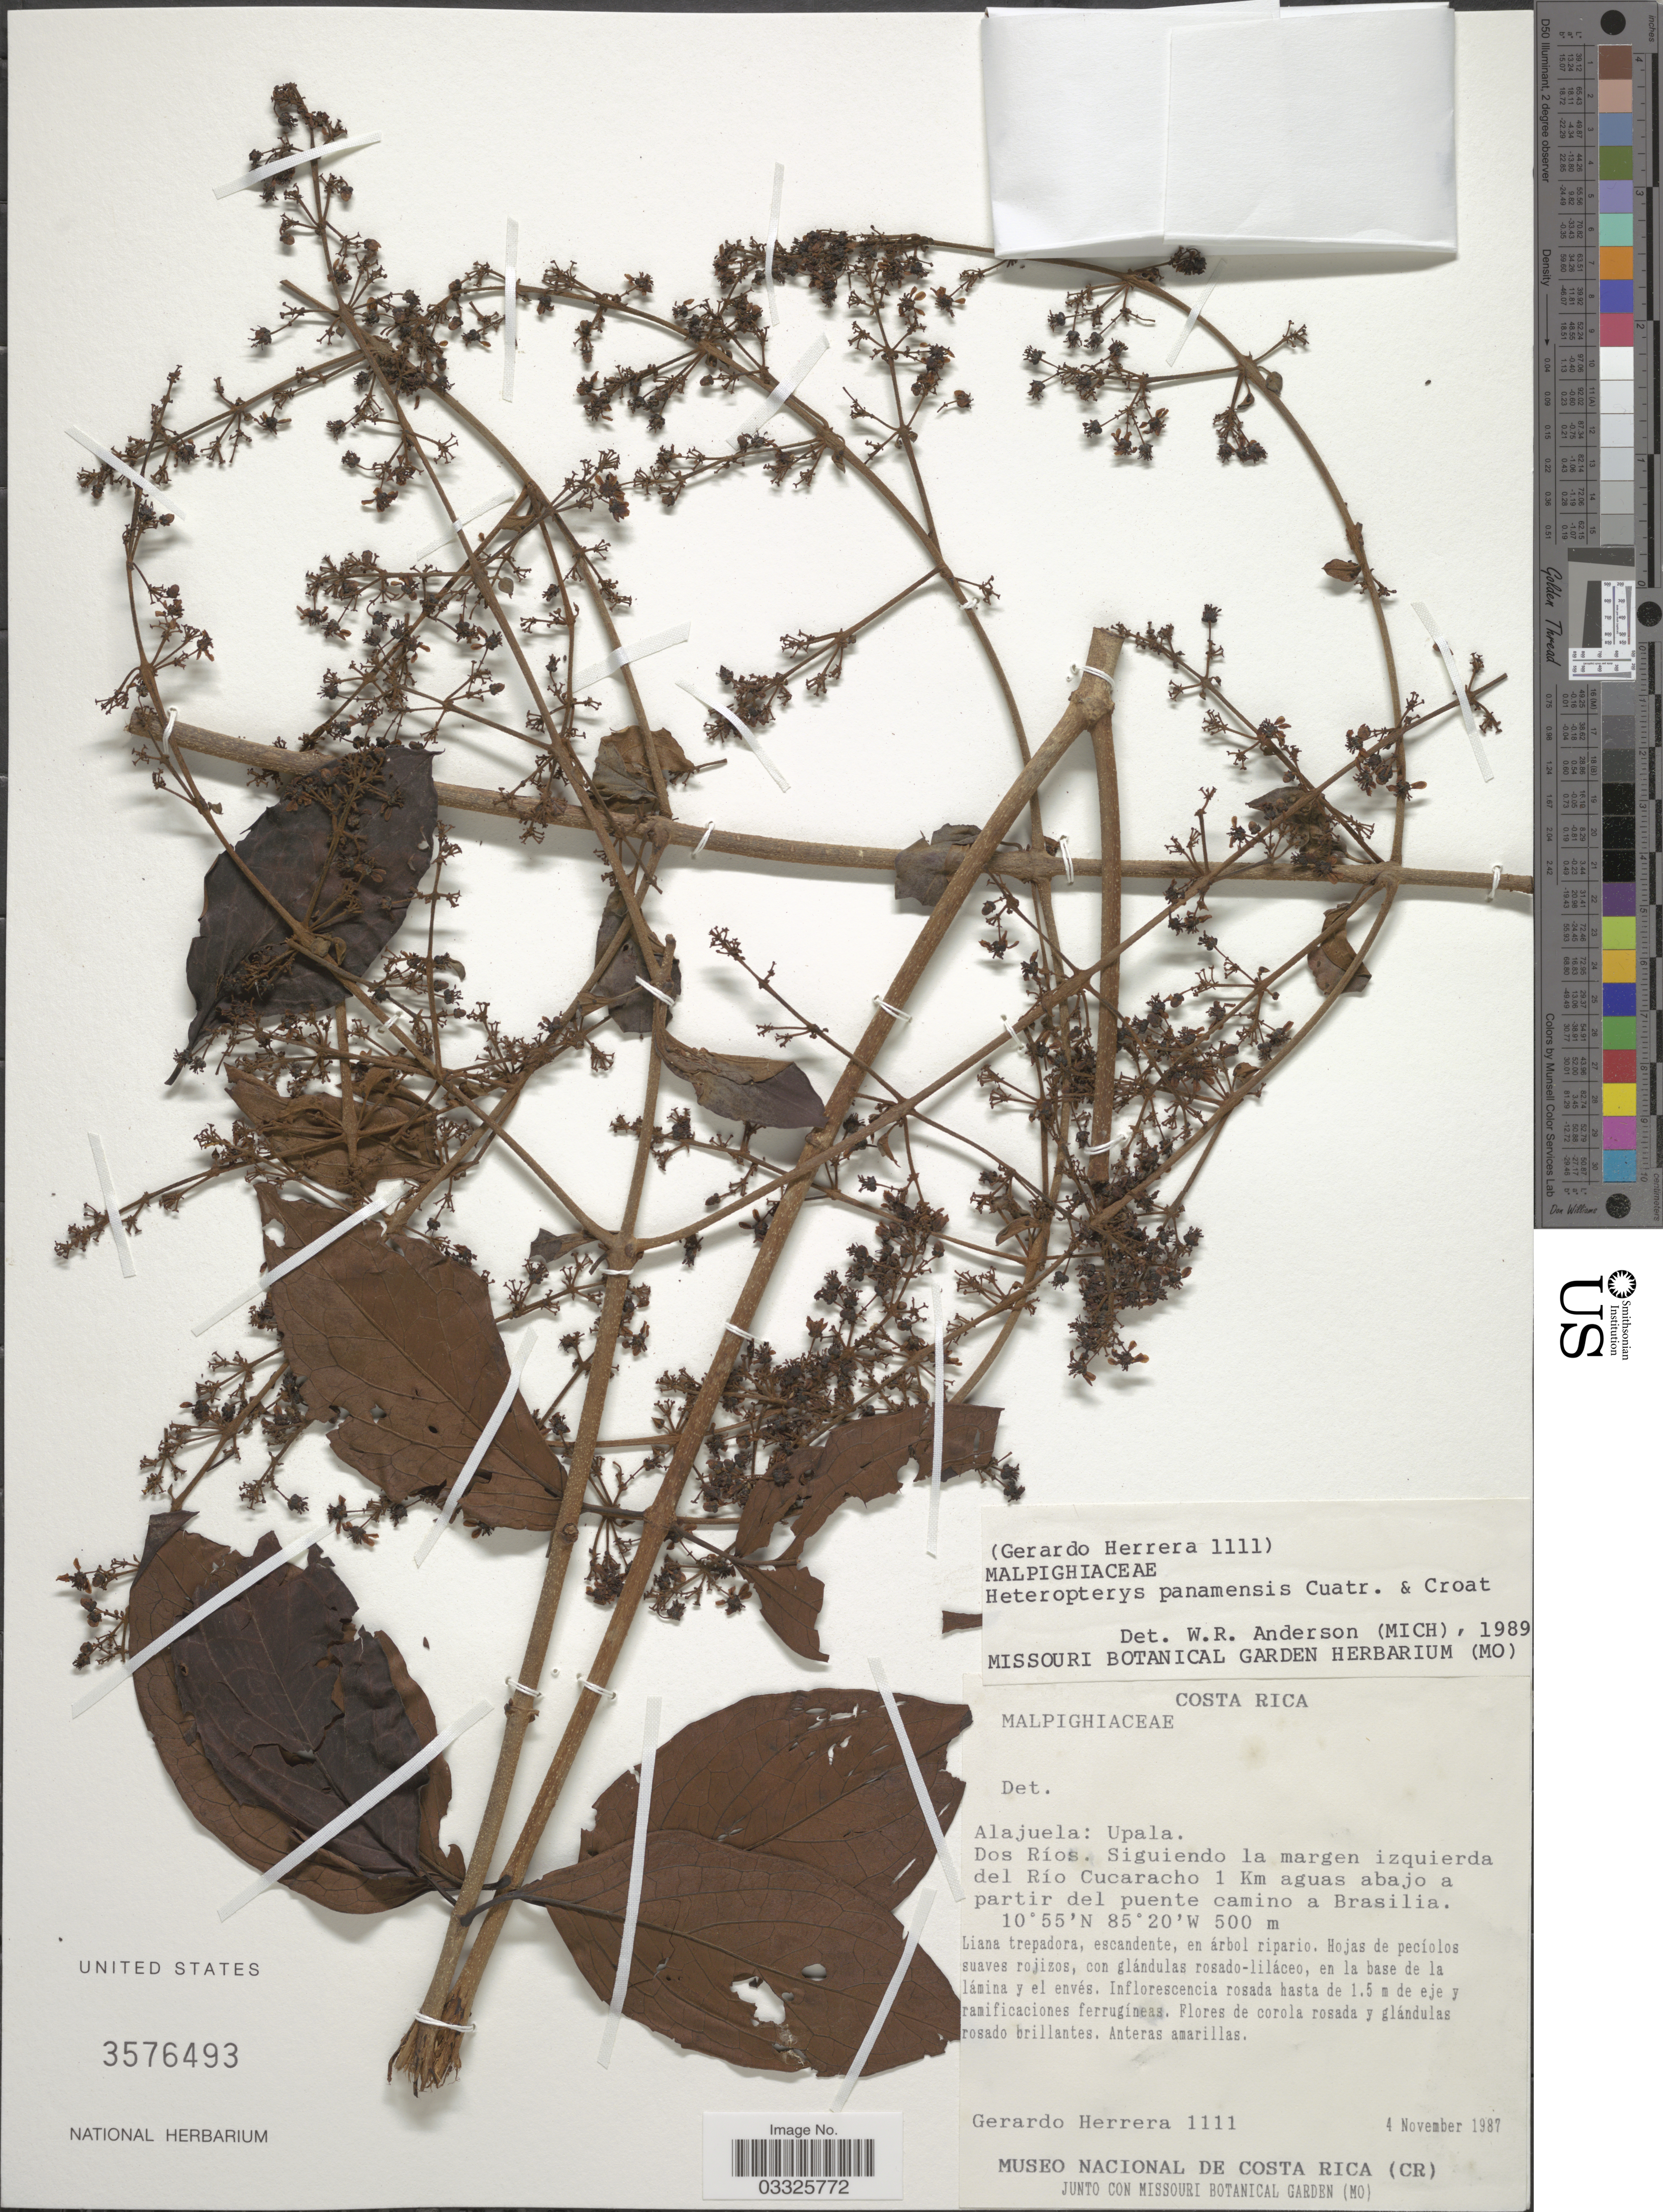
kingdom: Plantae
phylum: Tracheophyta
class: Magnoliopsida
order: Malpighiales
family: Malpighiaceae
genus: Heteropterys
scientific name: Heteropterys panamensis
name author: Cuatrec. & Croat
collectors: G. Herrera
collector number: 1111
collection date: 1987-11-04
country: Costa Rica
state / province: Alajuela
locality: Upala. Dos Ríos. Siguiendo la margen izquierda del Río Cucaracho 1 Km aguas abajo a partir del puente camino a Brasilia.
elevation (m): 500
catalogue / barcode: US 3576493